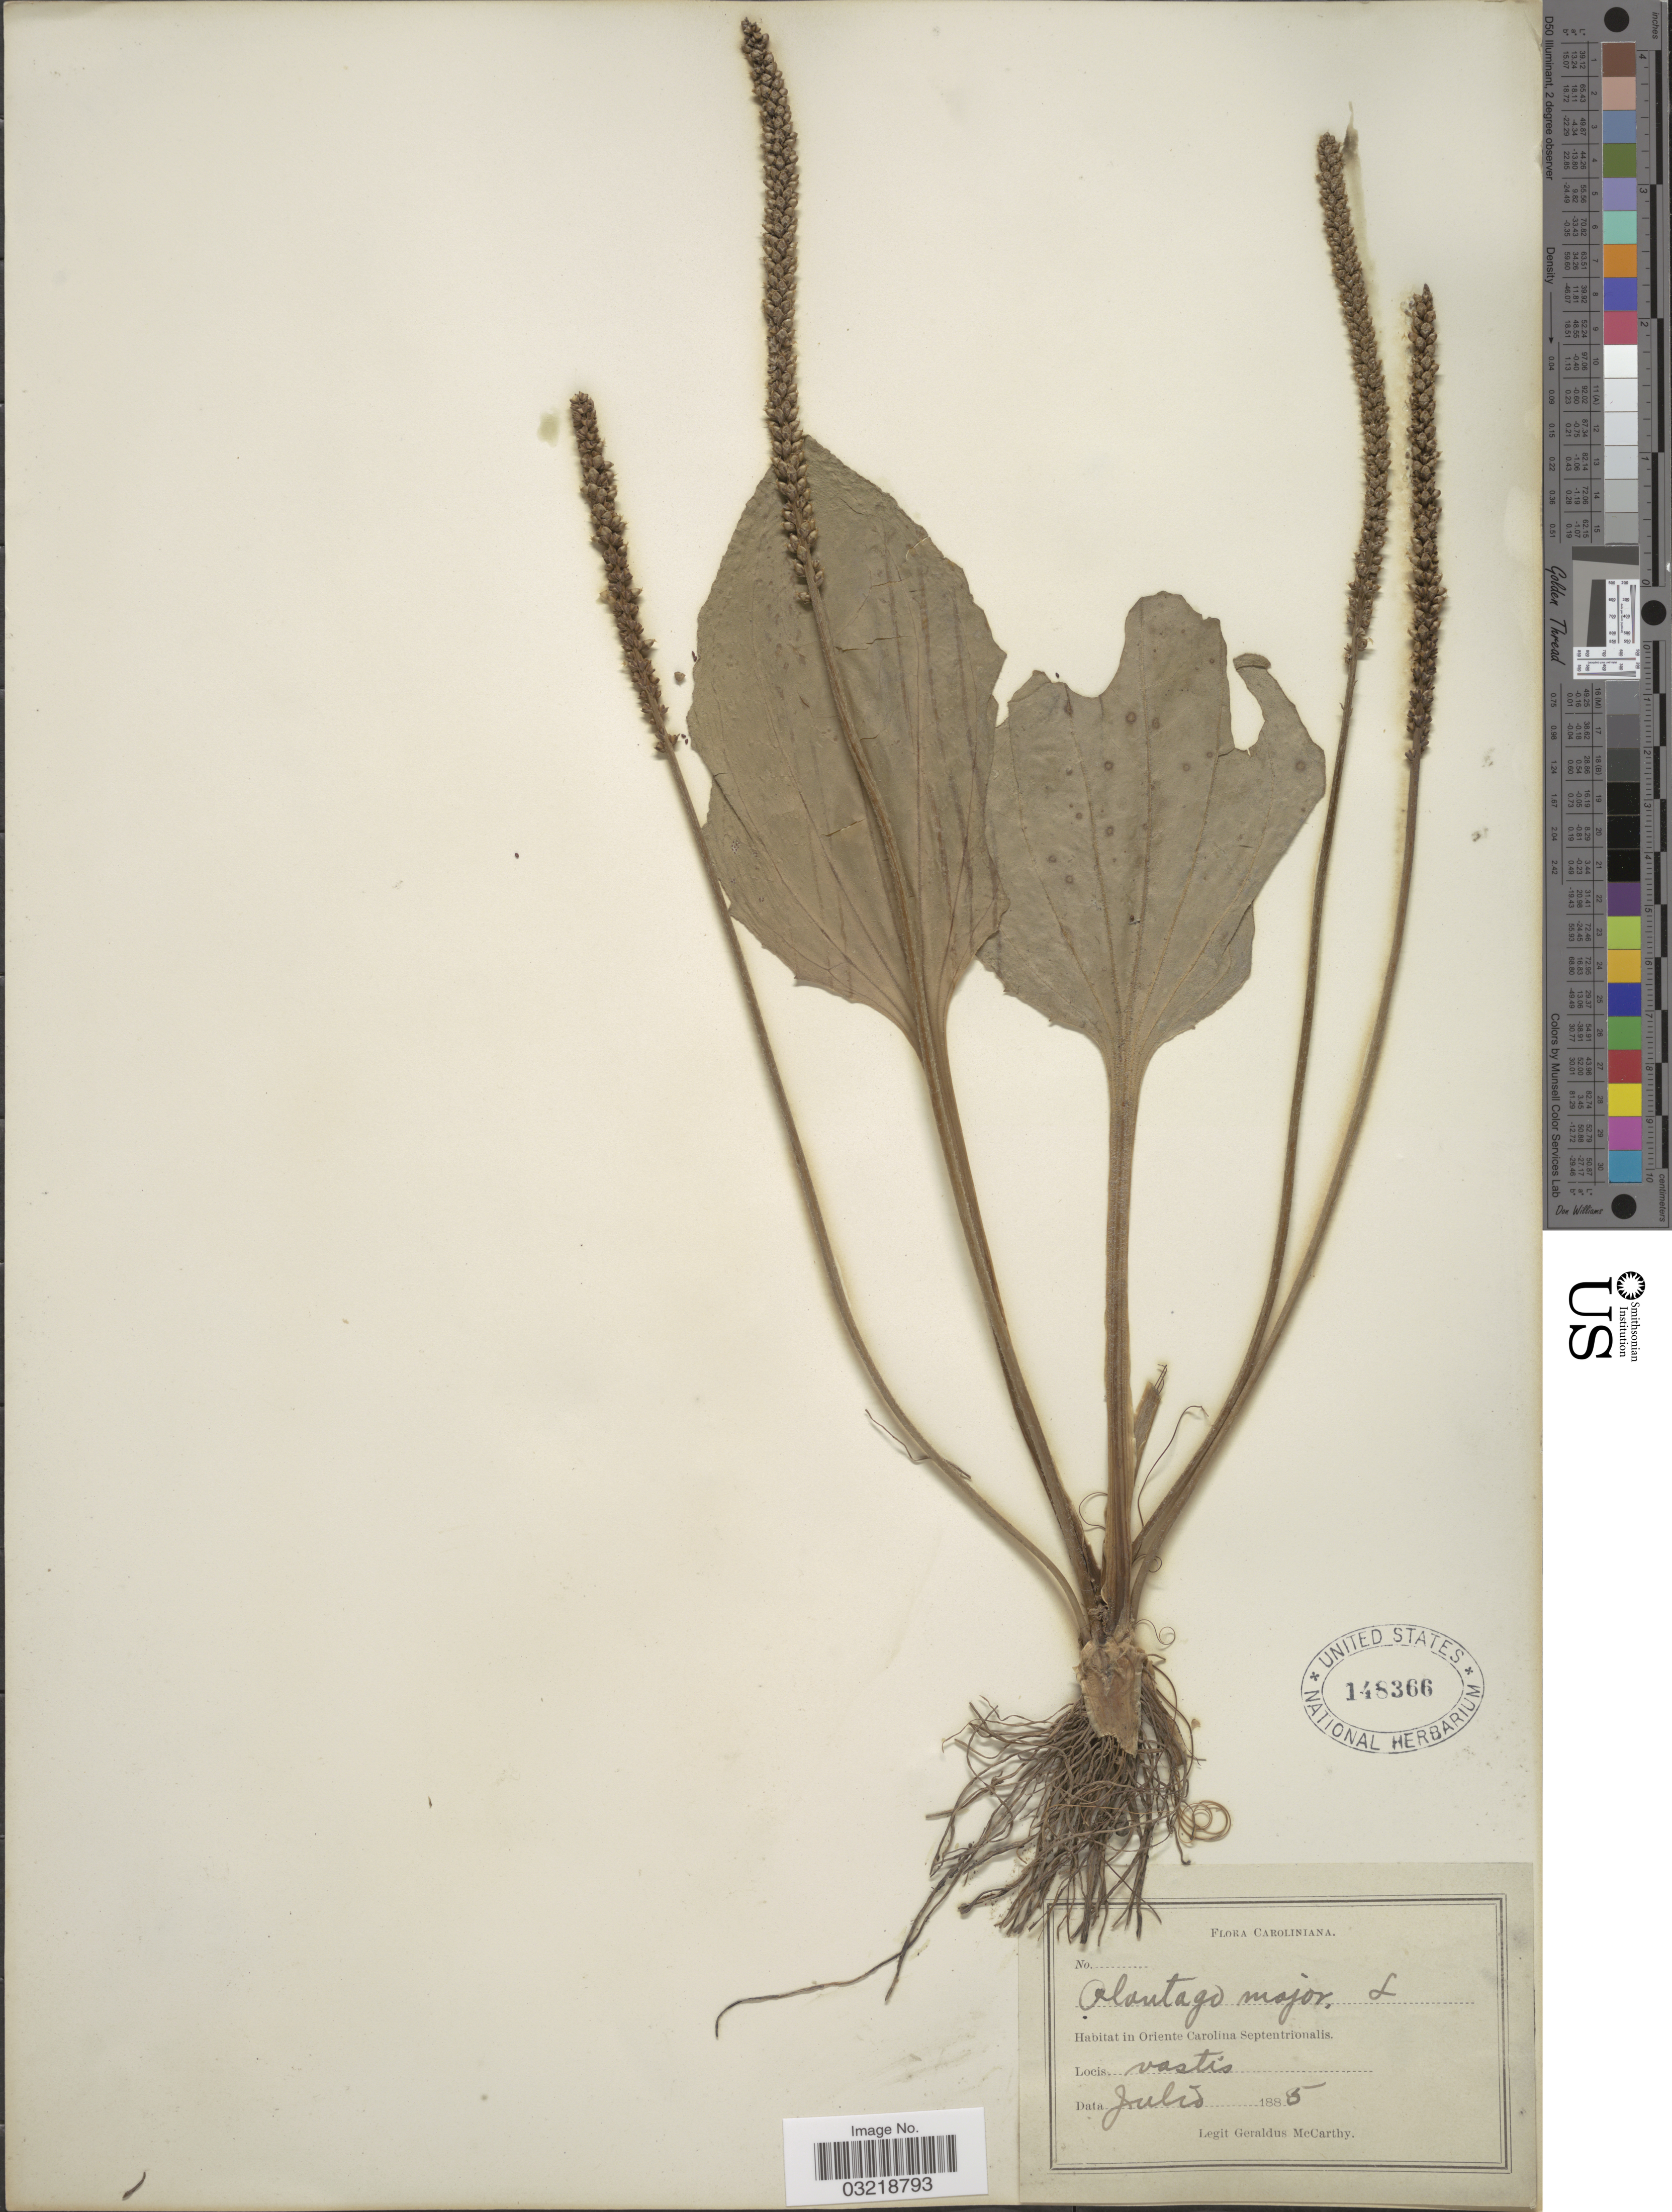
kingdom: Plantae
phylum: Tracheophyta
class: Magnoliopsida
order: Lamiales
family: Plantaginaceae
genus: Plantago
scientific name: Plantago major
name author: L.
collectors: M. McCarthy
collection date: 1885-07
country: United States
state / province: North Carolina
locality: Caroliniana. Oriente Septenrionalis.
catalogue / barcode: US 148366